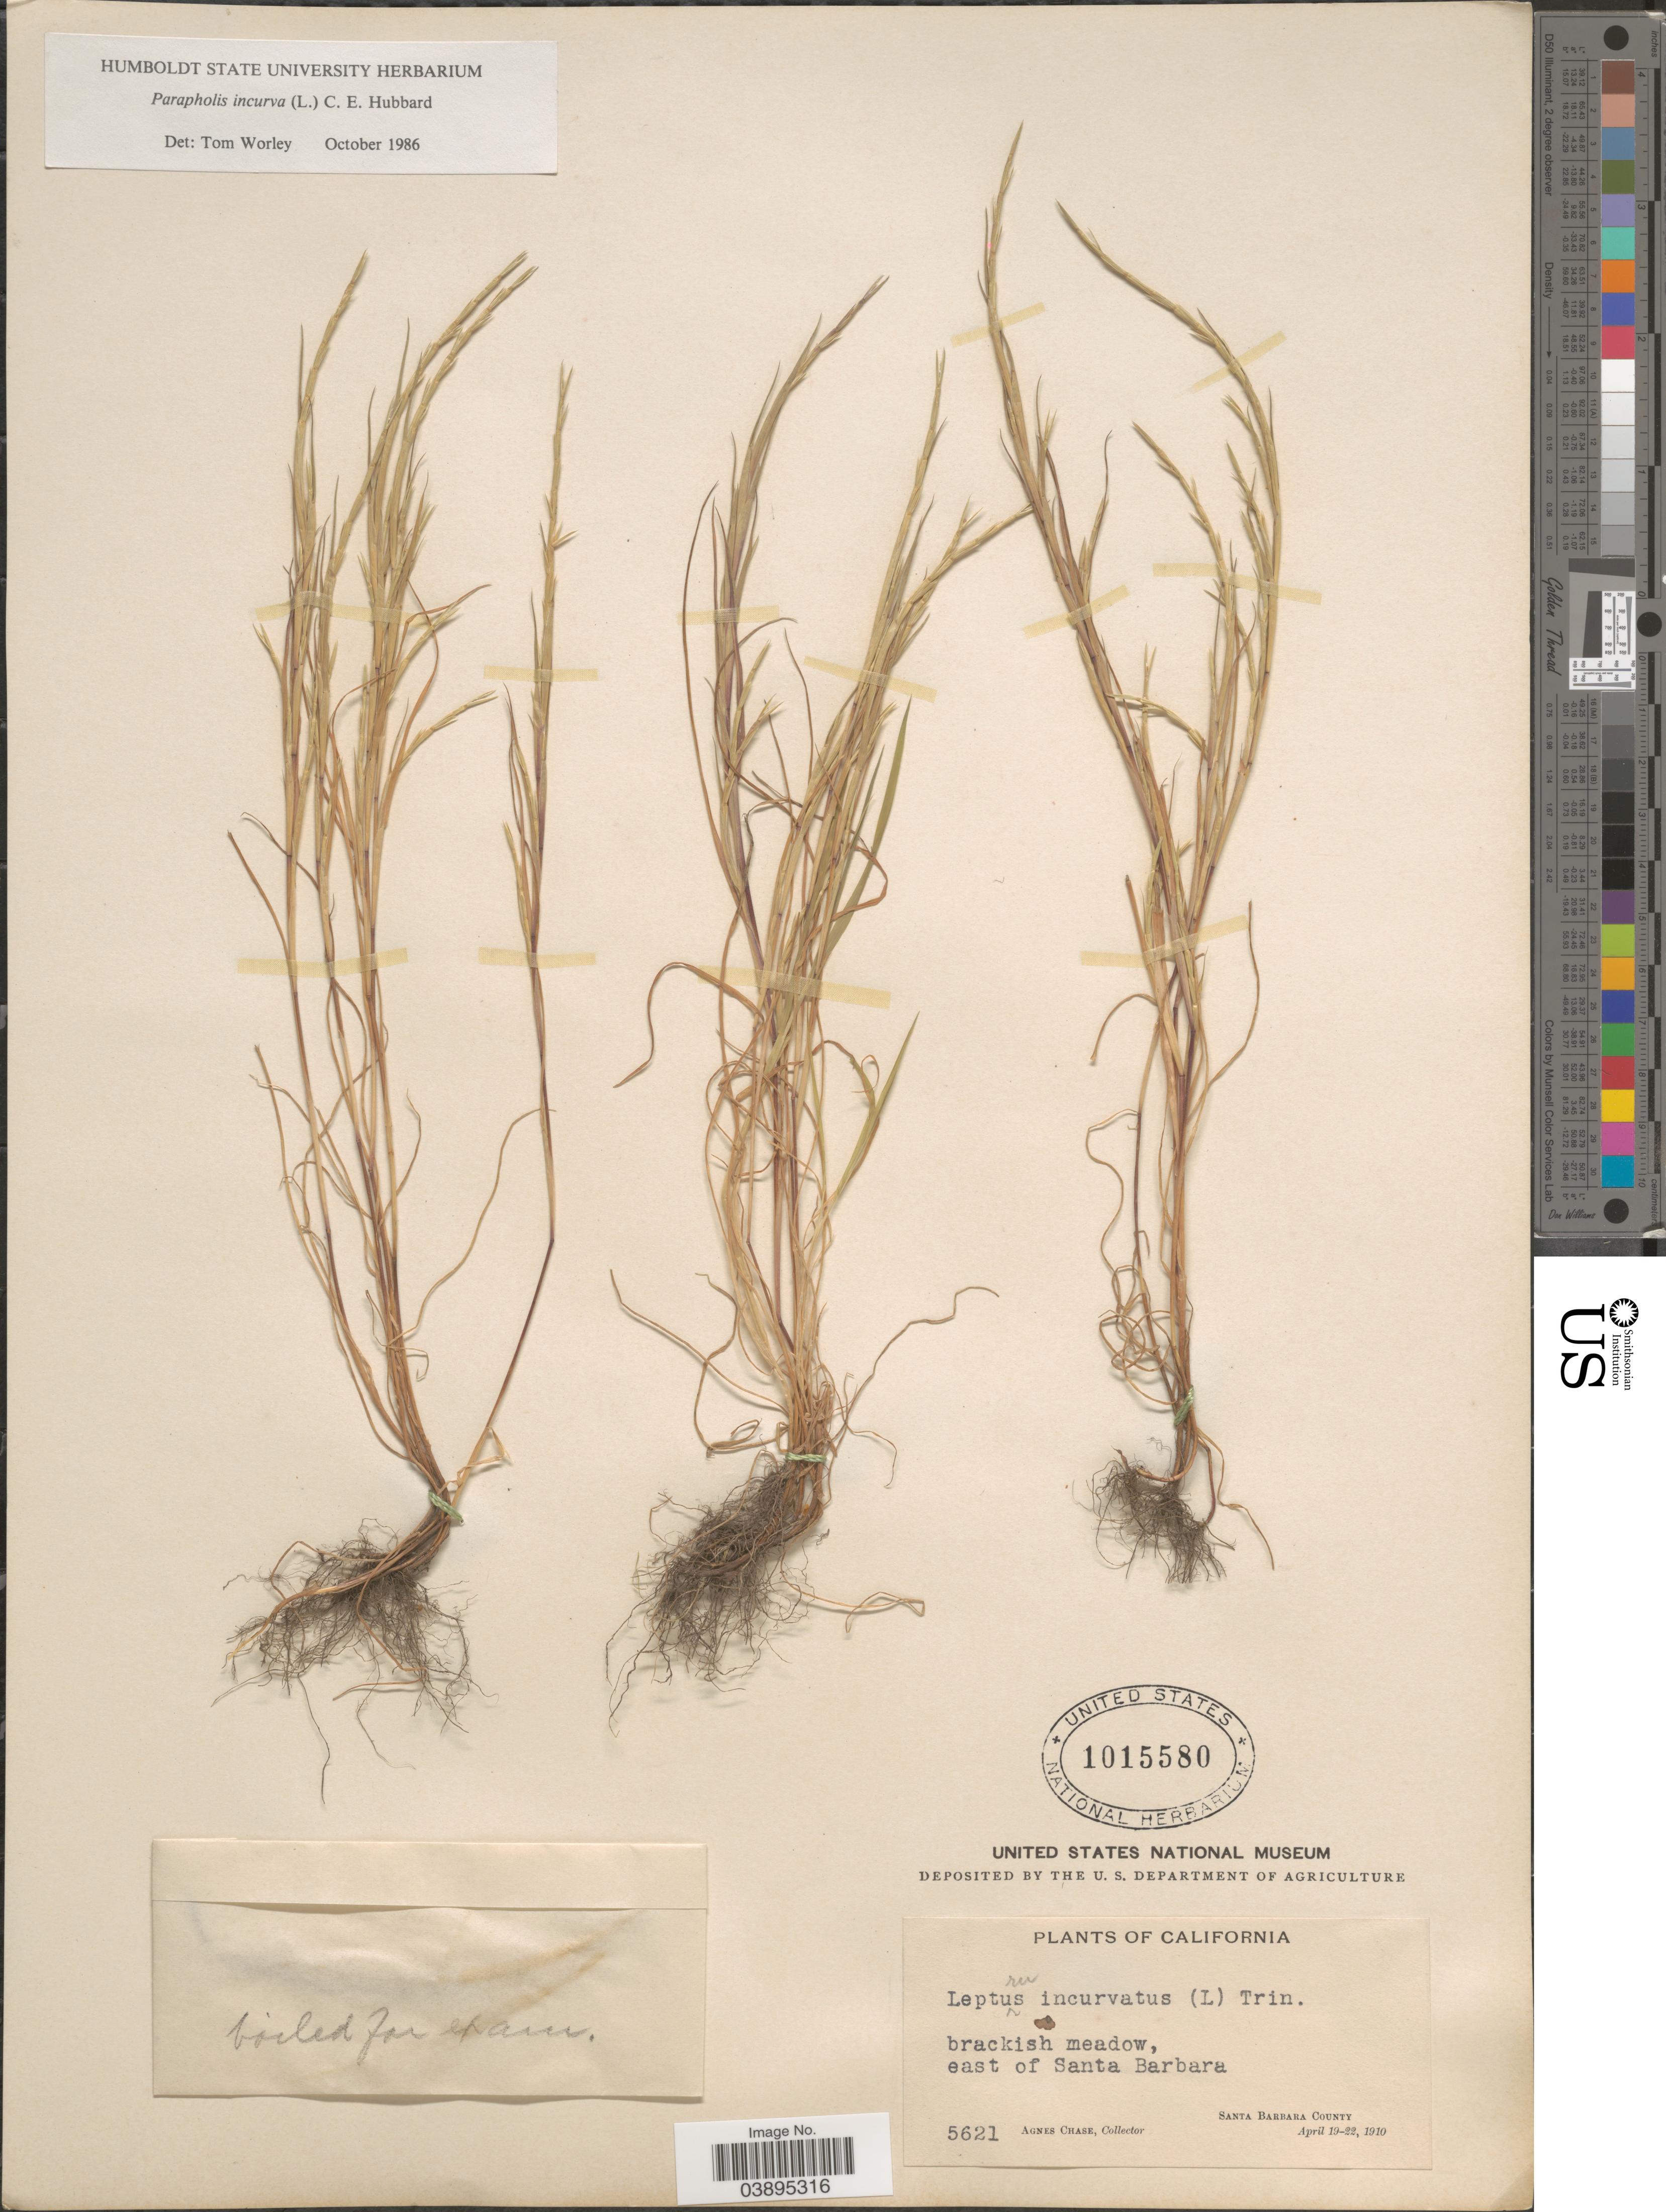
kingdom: Plantae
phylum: Tracheophyta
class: Liliopsida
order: Poales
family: Poaceae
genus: Parapholis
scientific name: Parapholis incurva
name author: (L.) C.E. Hubb.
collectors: A. Chase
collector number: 5621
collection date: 1910-04-19/1910-04-22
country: United States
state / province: California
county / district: Santa Barbara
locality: East of Santa Barbara. Santa Barbara County.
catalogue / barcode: US 1015580